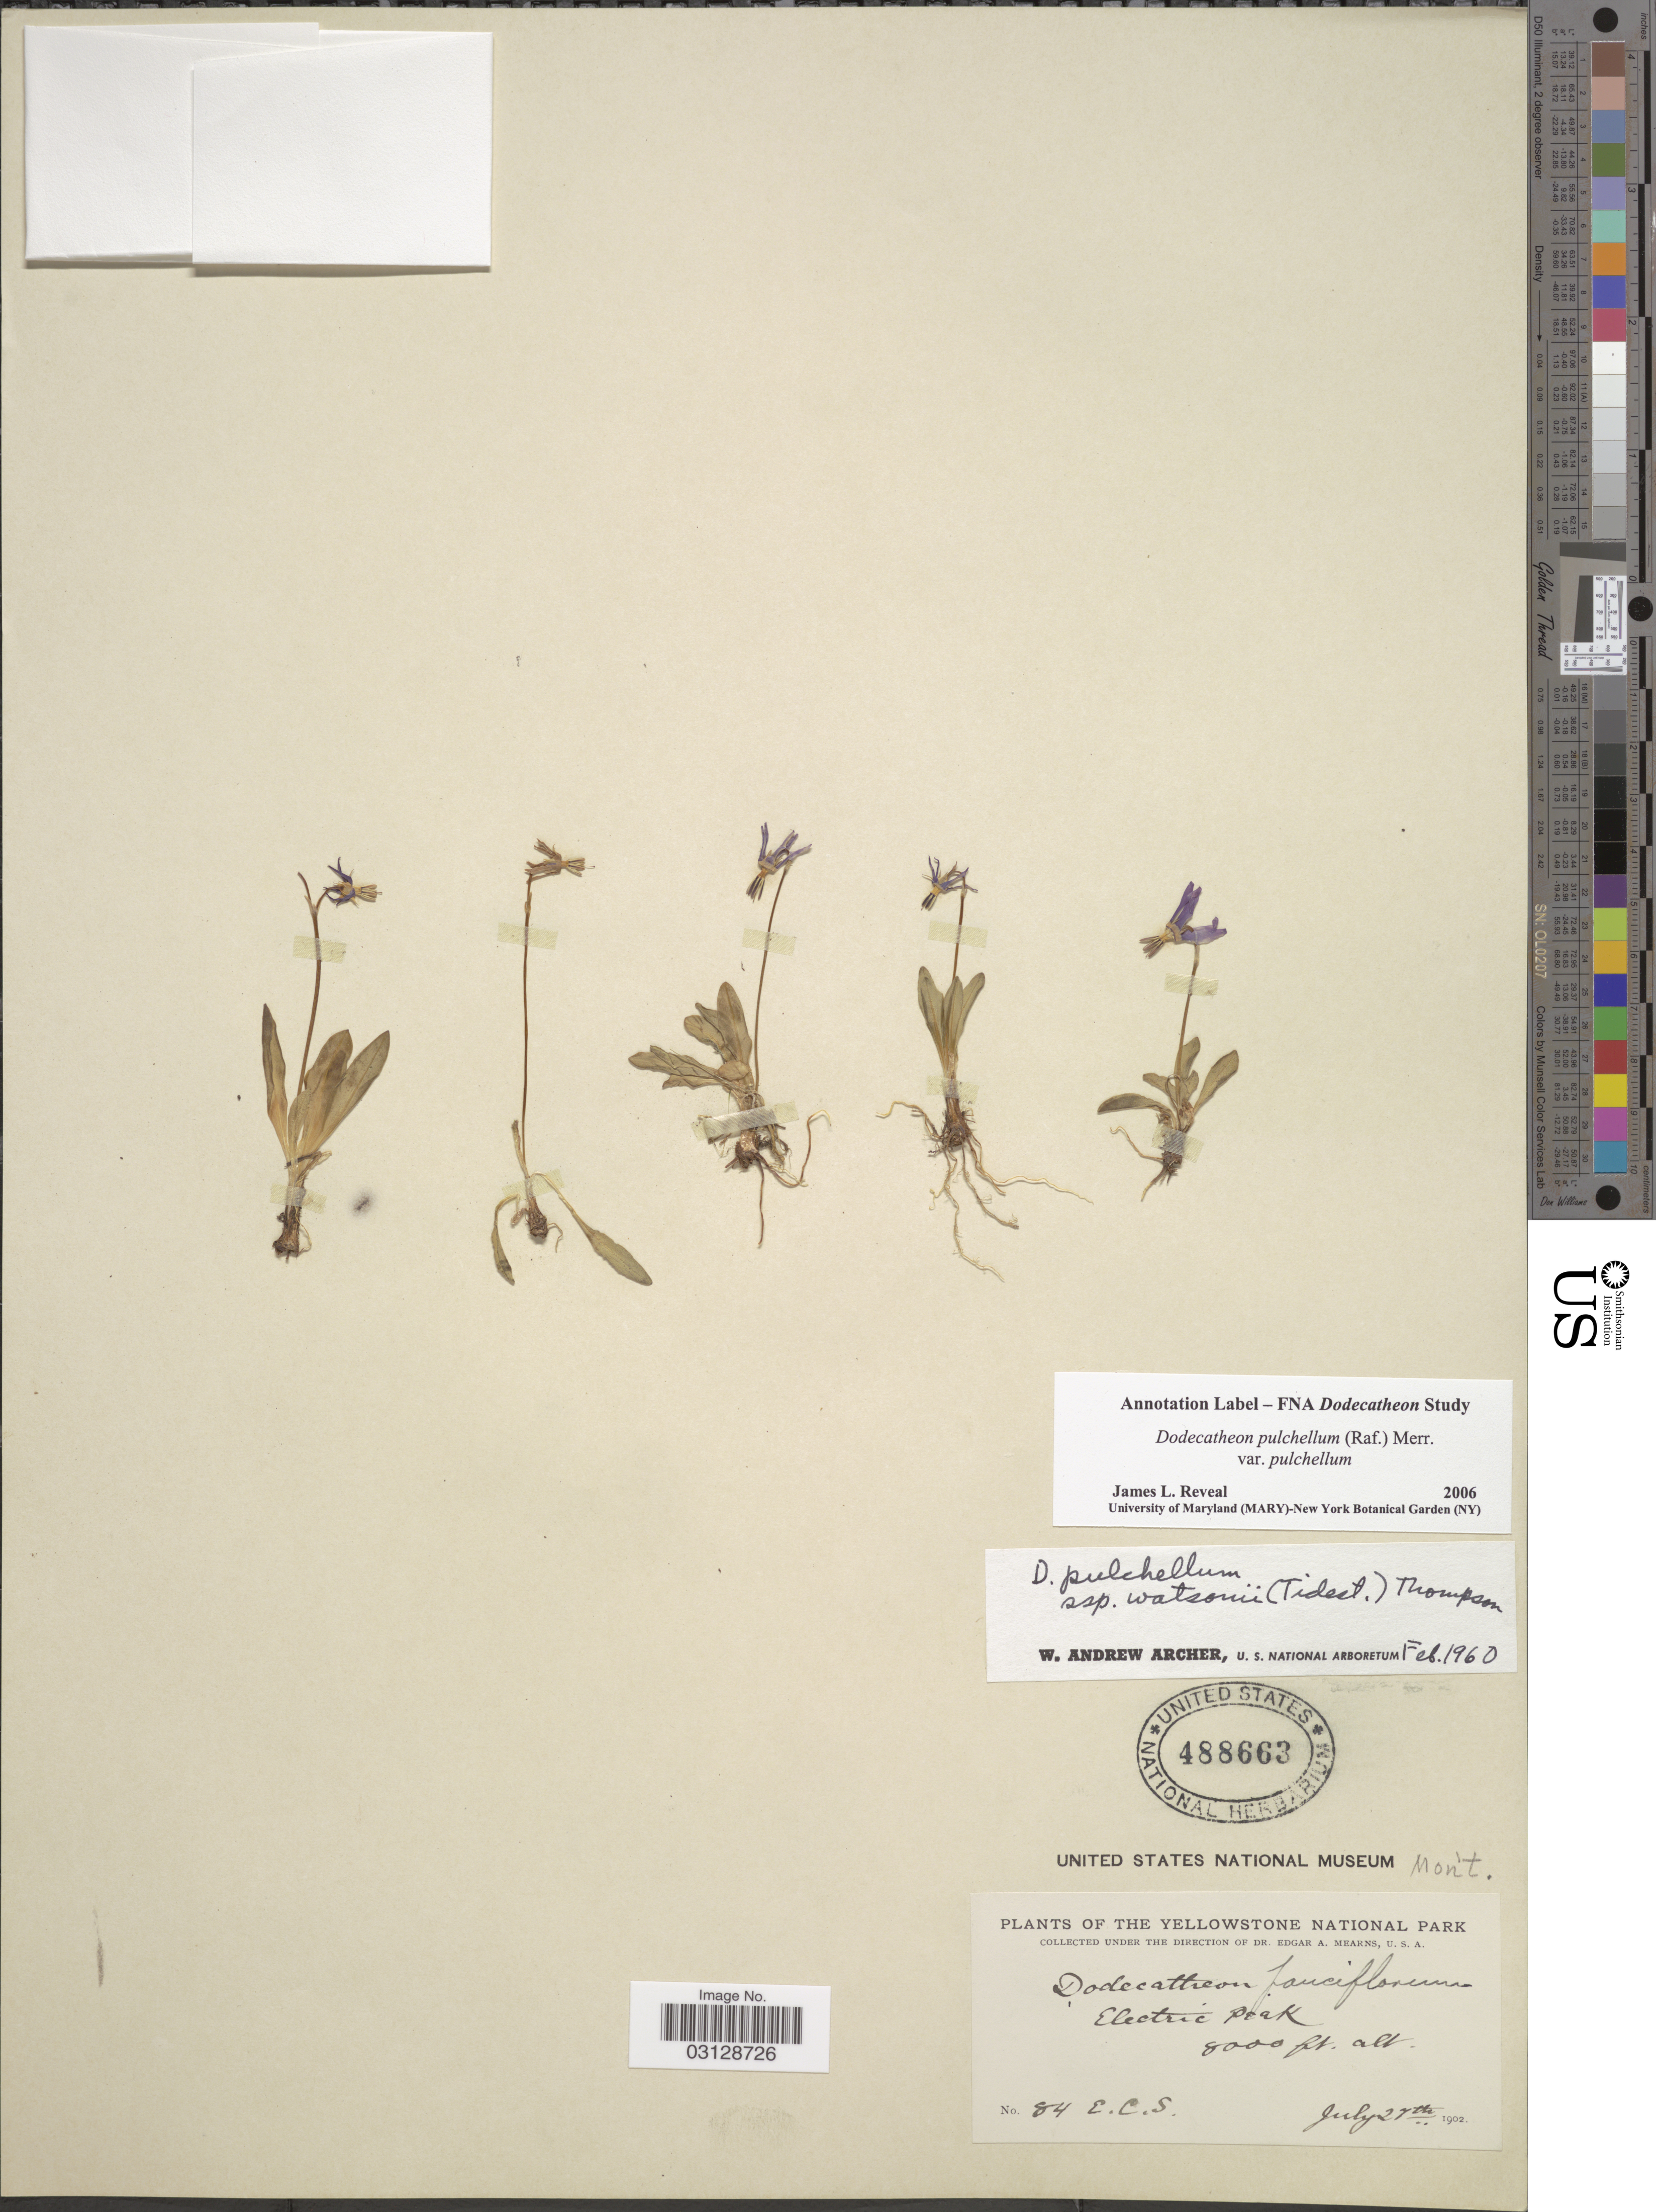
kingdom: Plantae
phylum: Tracheophyta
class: Magnoliopsida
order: Ericales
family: Primulaceae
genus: Dodecatheon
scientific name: Dodecatheon pulchellum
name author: (Raf.) Merr.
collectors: E. C. Smith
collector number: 84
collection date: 1902-07-27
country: United States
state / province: Montana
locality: Yellowstone National Park. Electric Peak.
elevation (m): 2438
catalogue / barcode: US 488663